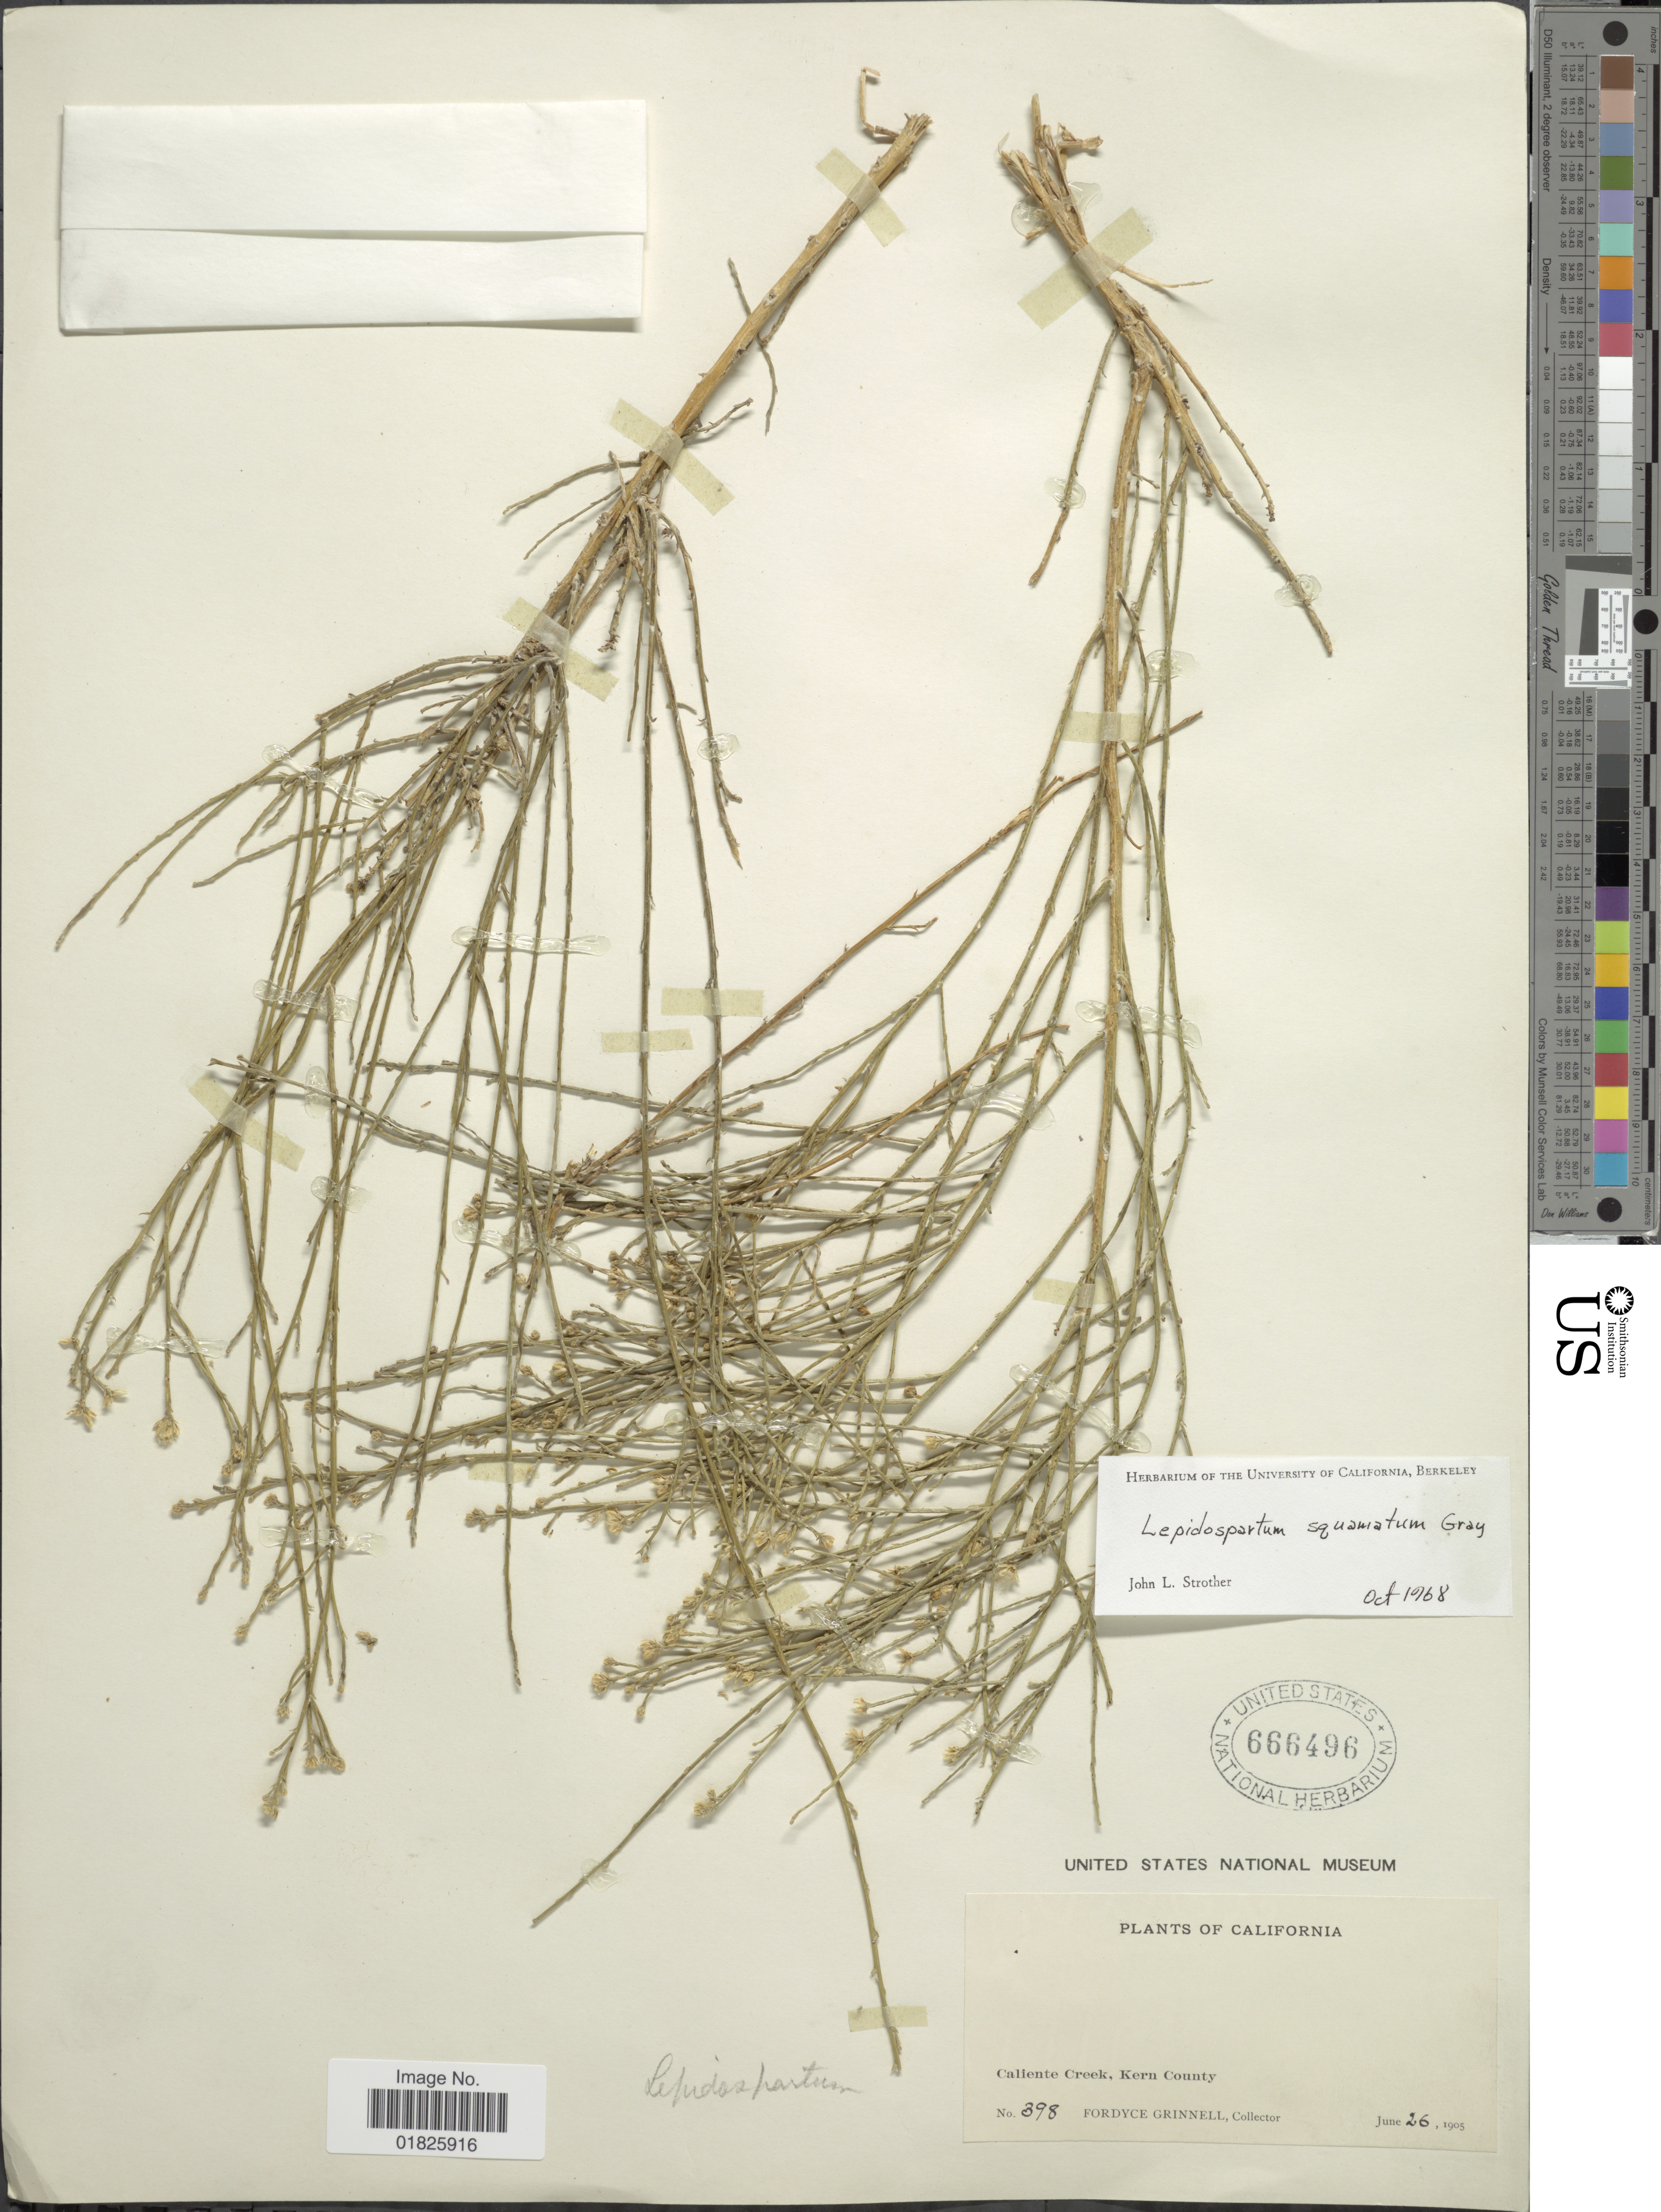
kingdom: Plantae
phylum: Tracheophyta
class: Magnoliopsida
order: Asterales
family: Asteraceae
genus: Lepidospartum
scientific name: Lepidospartum squamatum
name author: A. Gray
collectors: F. Grinnell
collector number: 398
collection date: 1905-06-26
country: United States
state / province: California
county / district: Kern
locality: Caliente Creek, Kern County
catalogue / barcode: US 666496